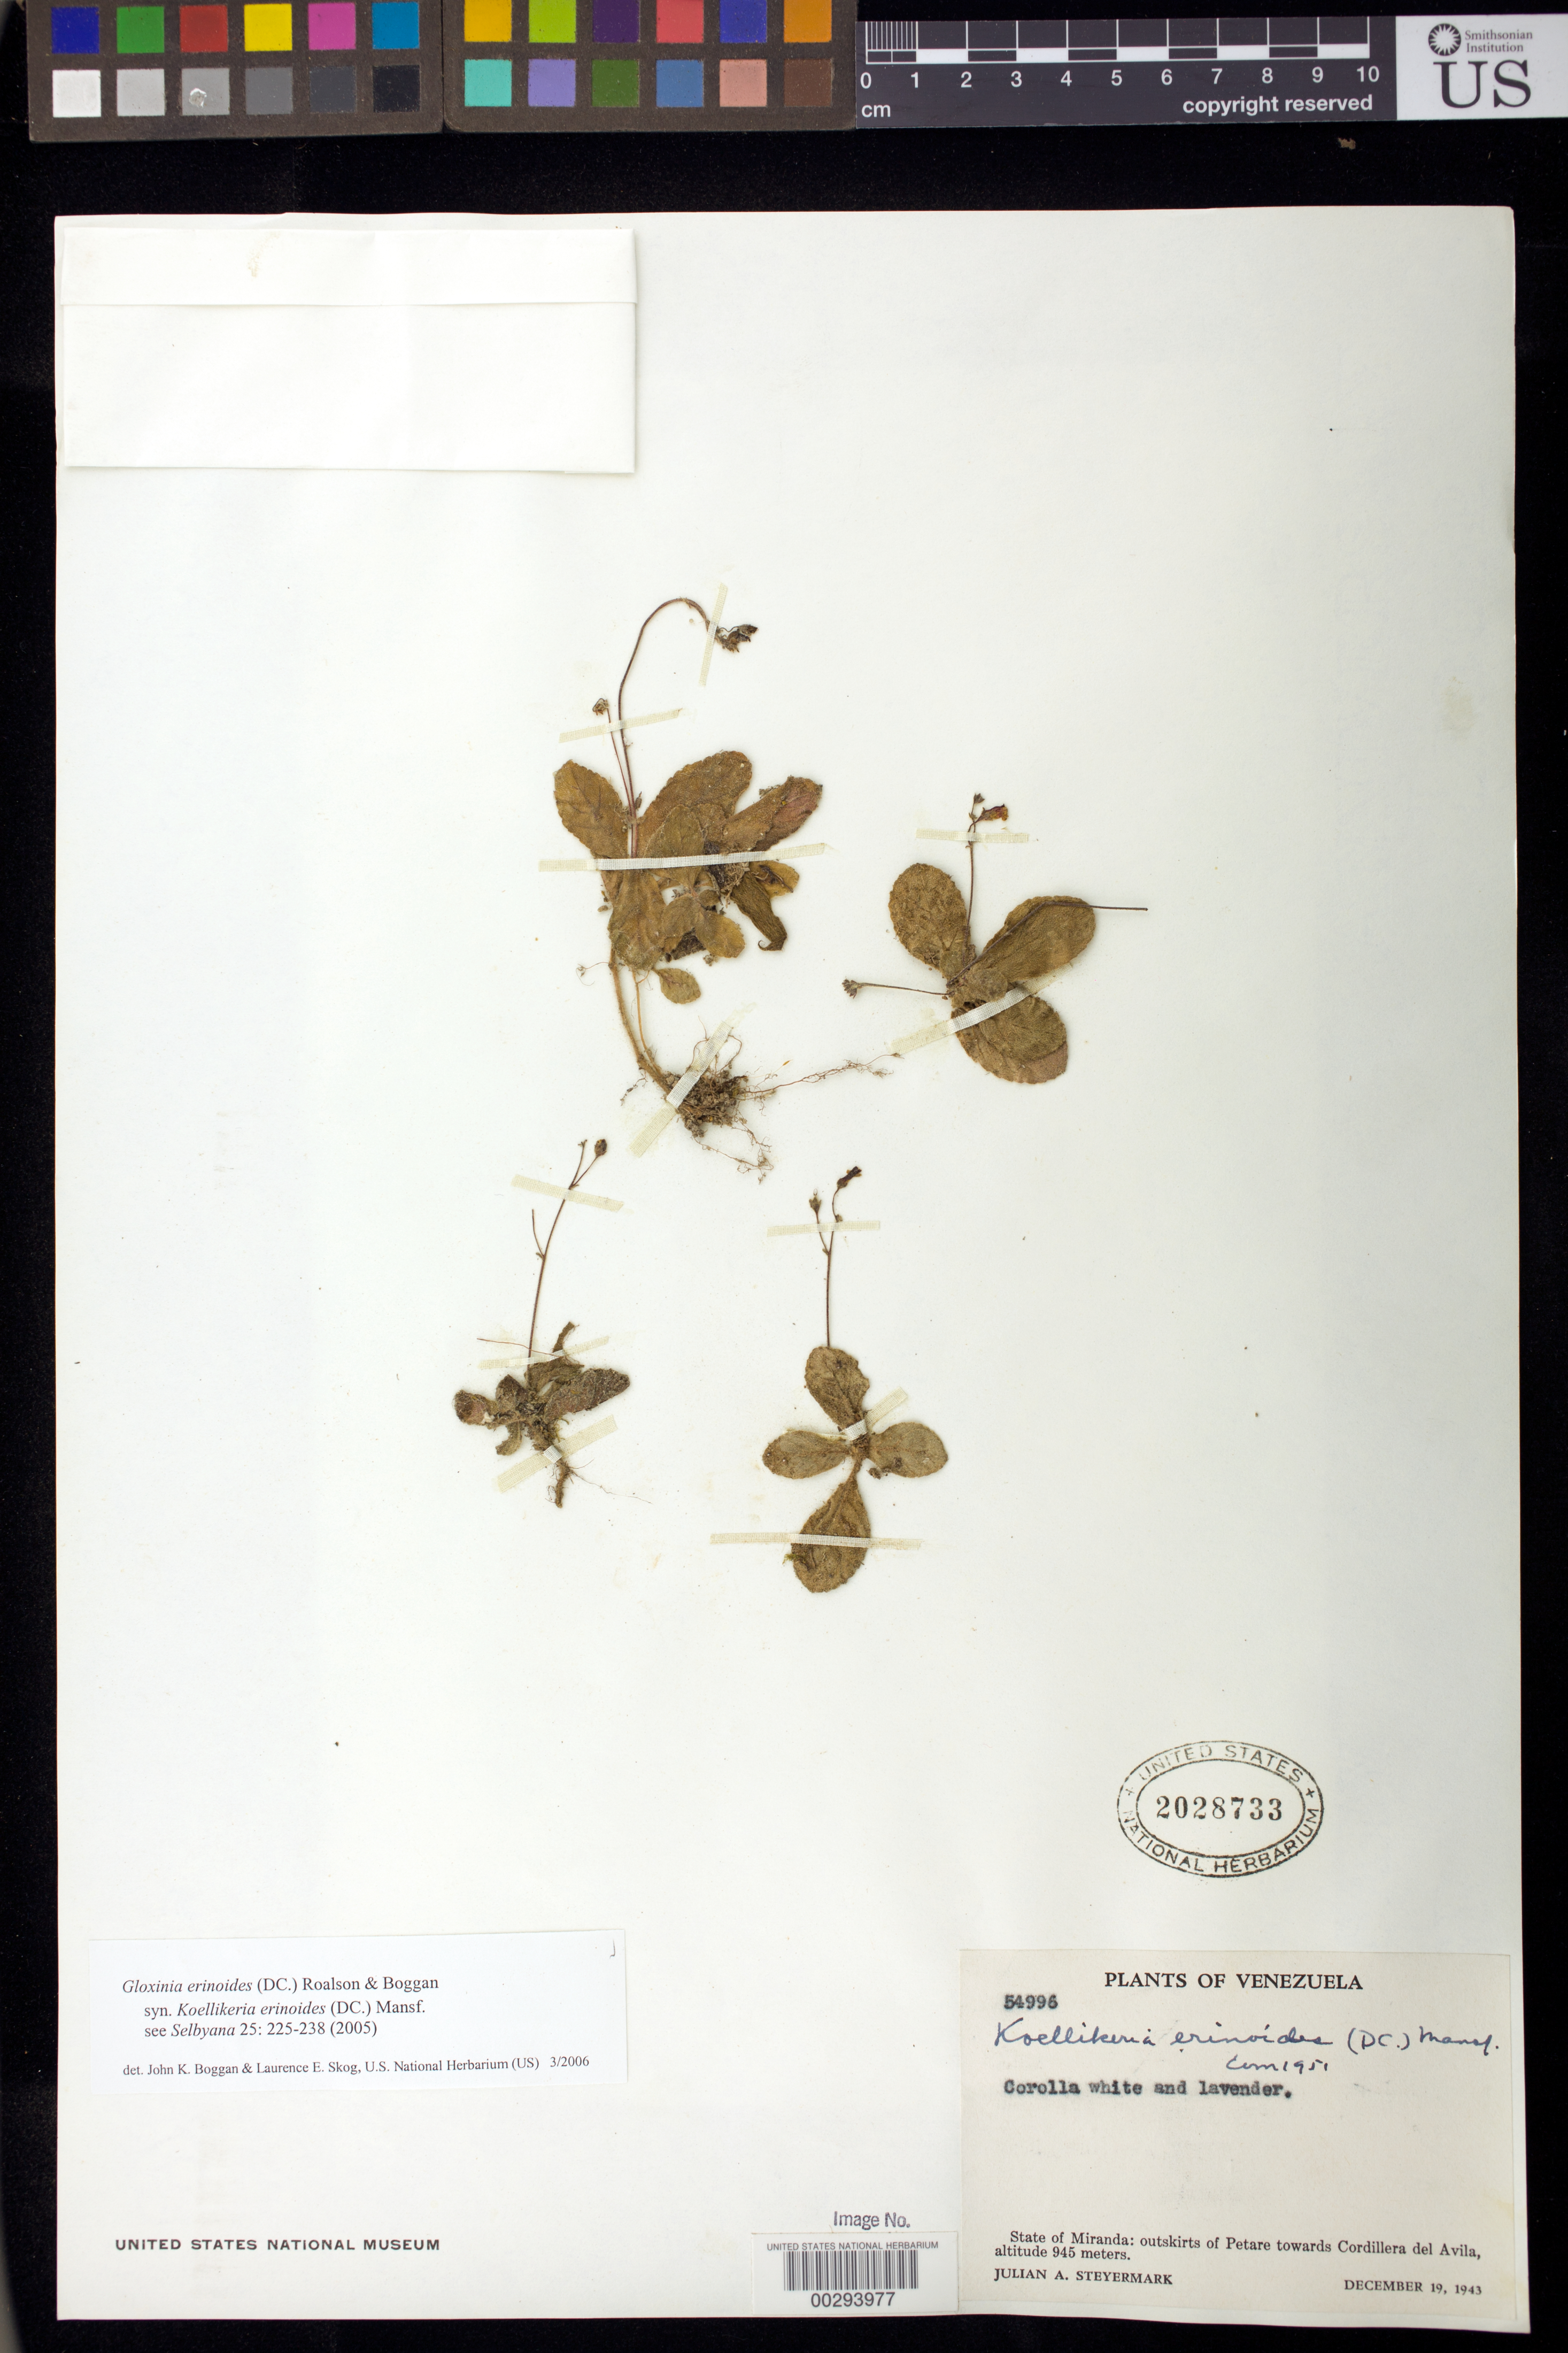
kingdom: Plantae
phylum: Tracheophyta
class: Magnoliopsida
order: Lamiales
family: Gesneriaceae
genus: Gloxinia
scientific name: Gloxinia erinoides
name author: (DC.) Roalson & Boggan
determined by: Boggan, J. K.; Skog, L. E.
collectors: J. Steyermark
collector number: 54996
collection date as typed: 19 Dec 1943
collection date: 1943-12-19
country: Venezuela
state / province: Miranda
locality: Outskirts of Petare towards Cordillera del Avila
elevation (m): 945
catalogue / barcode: US 2028733